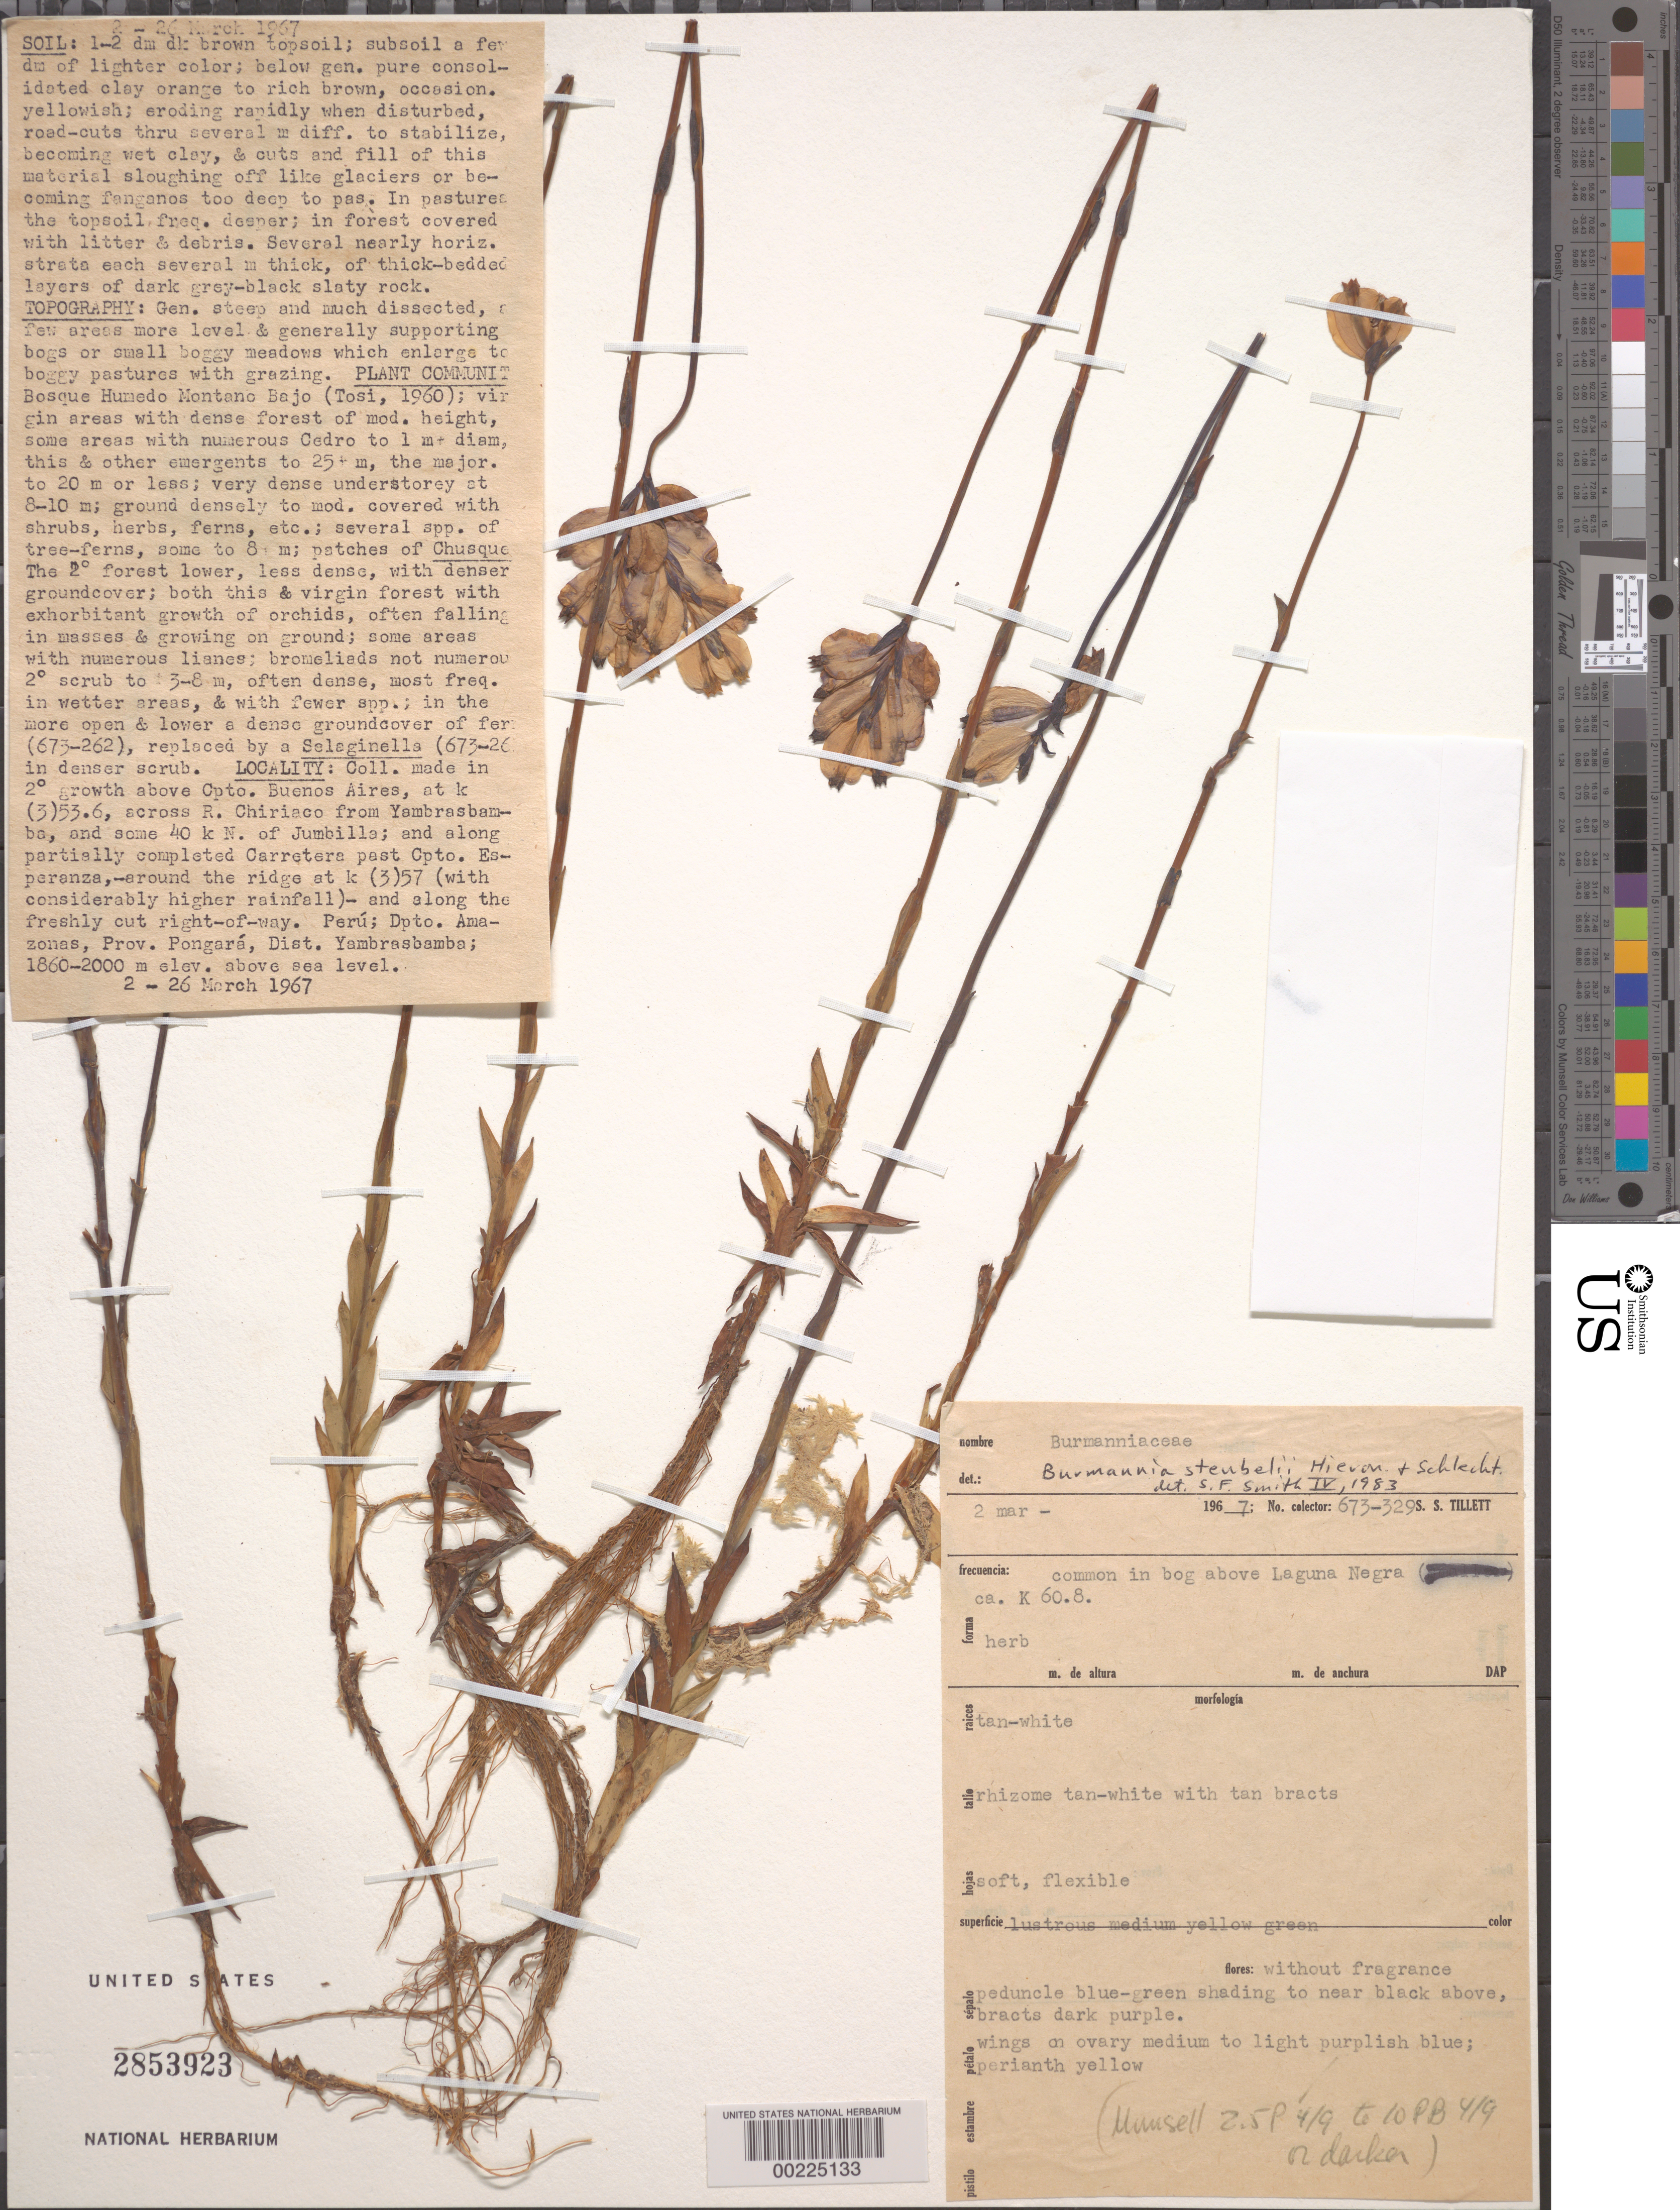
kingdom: Plantae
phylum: Tracheophyta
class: Liliopsida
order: Dioscoreales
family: Burmanniaceae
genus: Burmannia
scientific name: Burmannia stuebelii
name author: Hieron. & Schltr.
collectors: S. S. Tillett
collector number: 673-329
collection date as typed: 02 Mar 1967 to 26 Mar 1967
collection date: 1967-03-02/1967-03-26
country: Peru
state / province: Amazonas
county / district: Bongará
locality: Yambrasbamba Dist.; above Cpto. Buenos Aires, across from Yambrasbamba and 40 km N of Jumbilla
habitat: Bog above laguna negra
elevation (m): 1860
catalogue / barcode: US 2853923